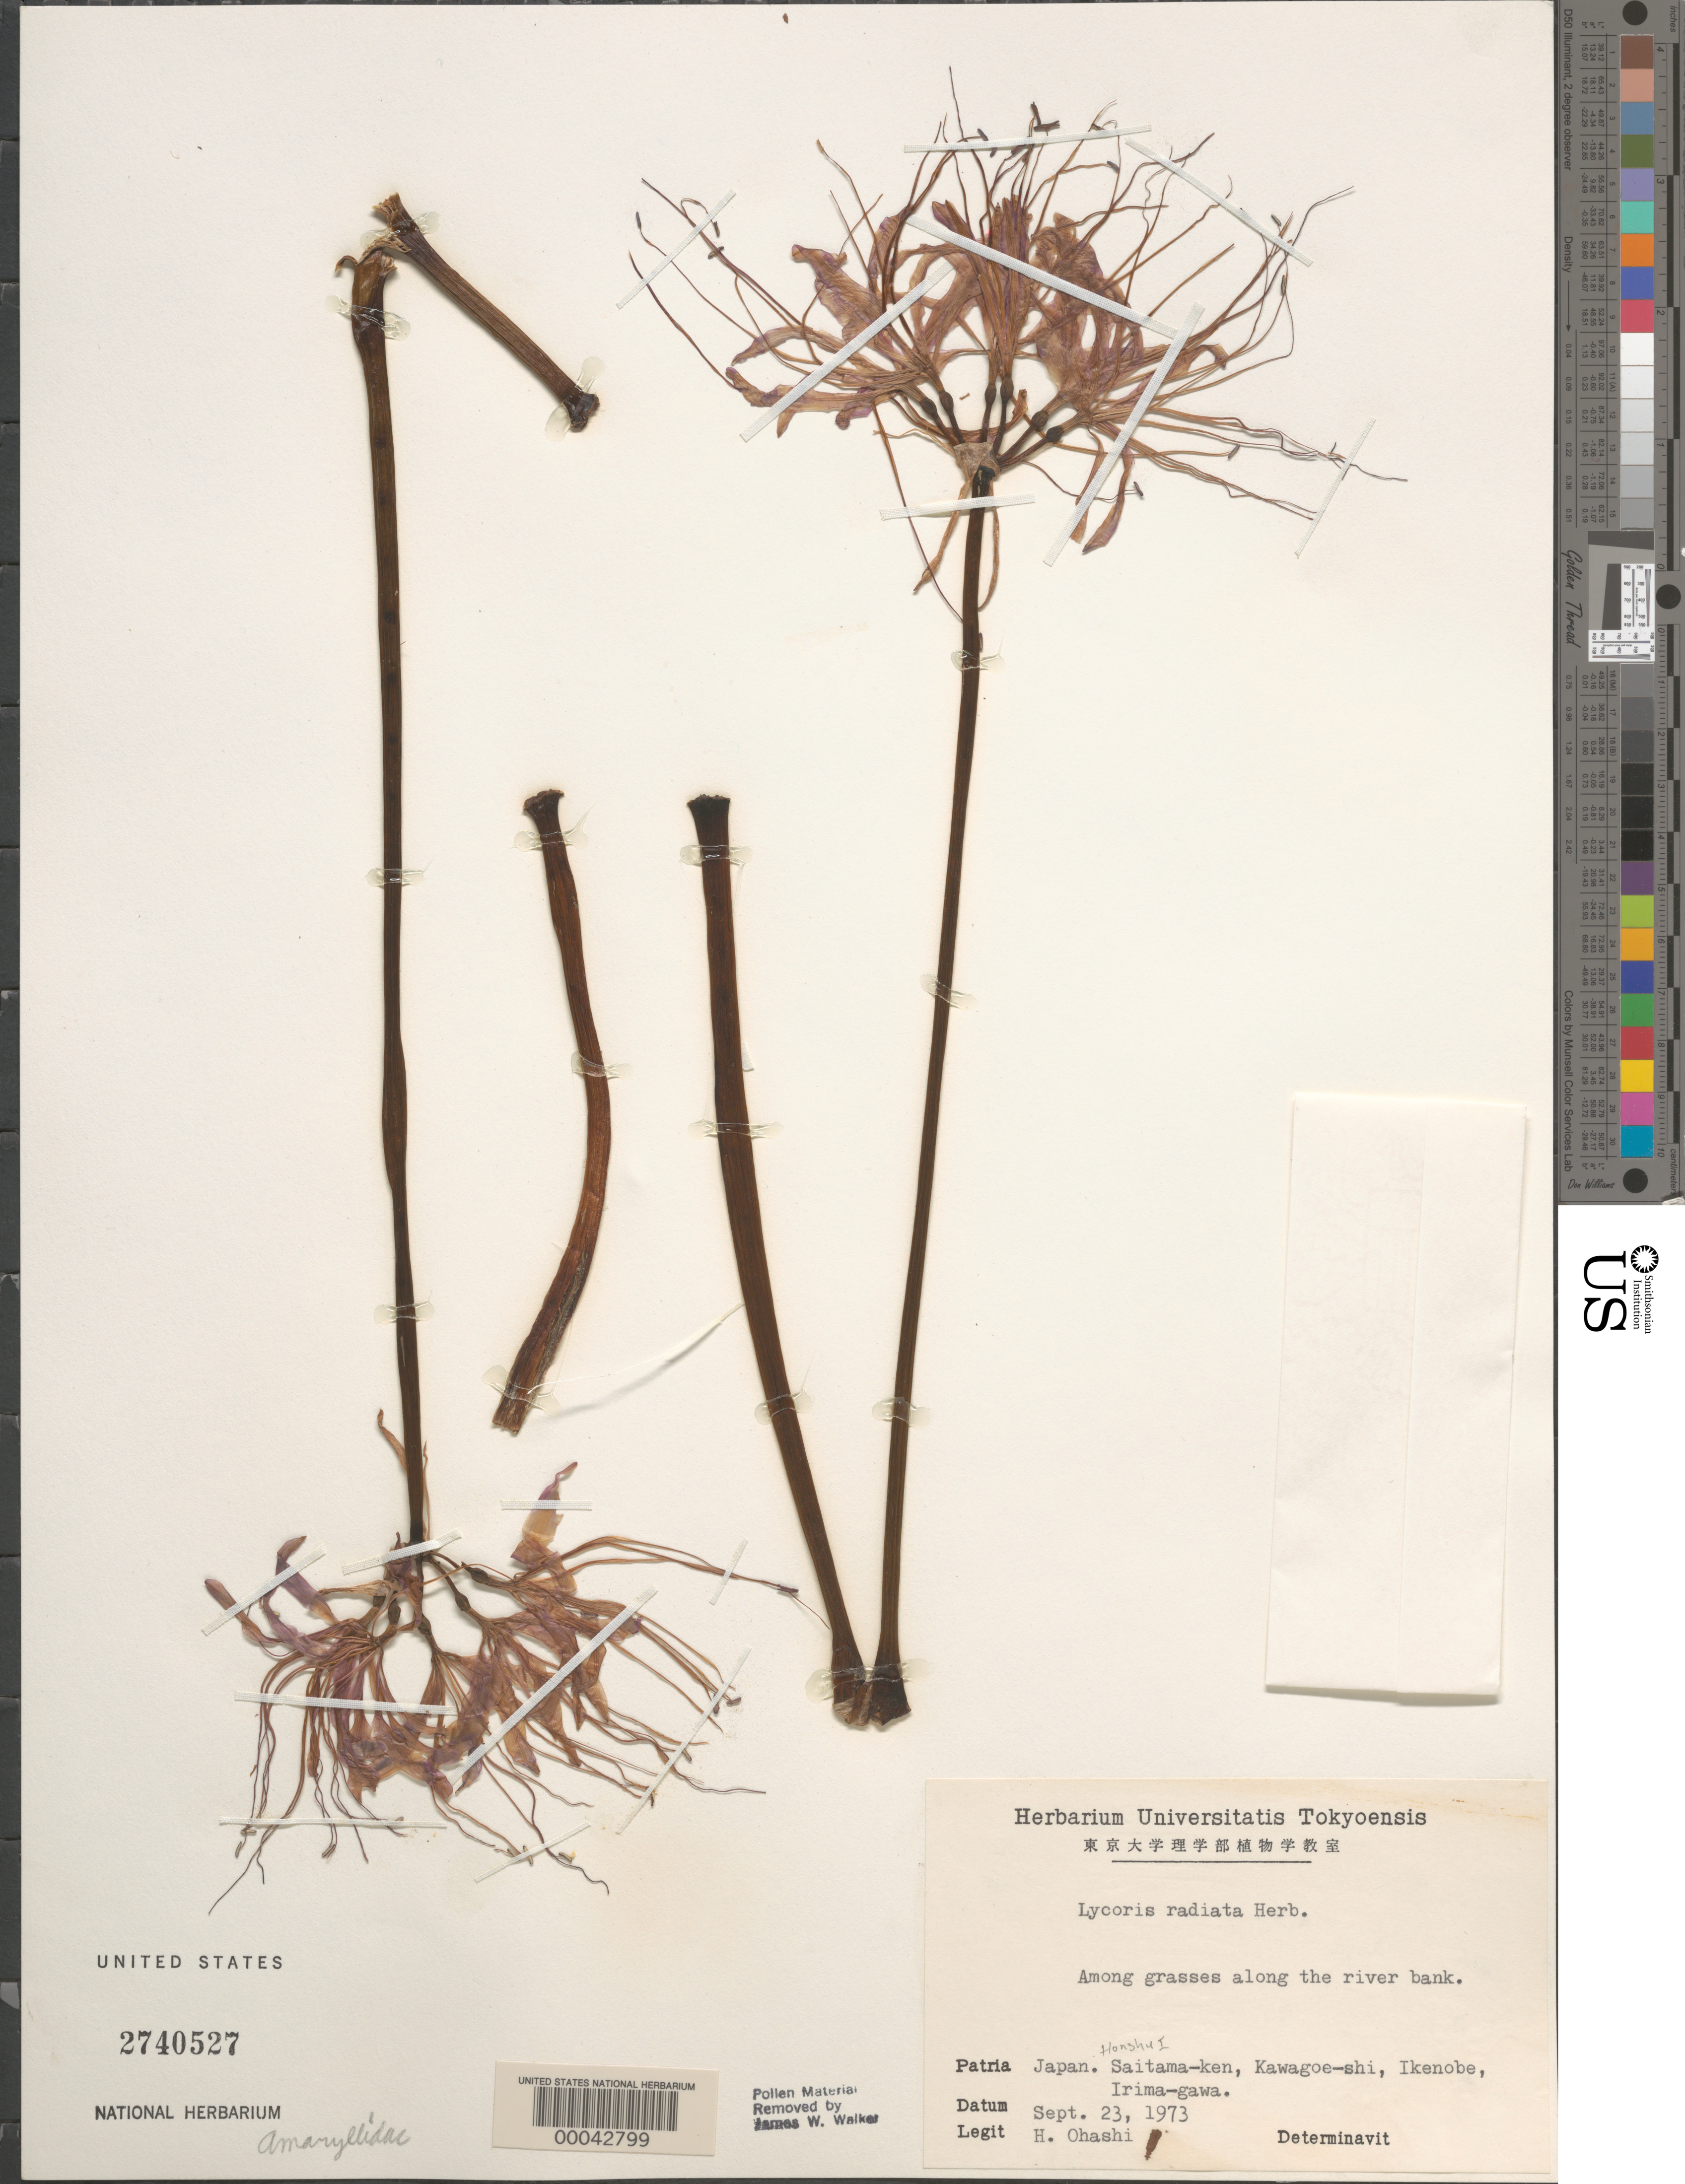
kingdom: Plantae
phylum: Tracheophyta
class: Liliopsida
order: Asparagales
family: Amaryllidaceae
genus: Lycoris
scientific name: Lycoris radiata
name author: Herb.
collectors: H. Ohashi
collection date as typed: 23 Sep 1973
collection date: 1973-09-23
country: Japan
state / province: Saitama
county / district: Kawagoe-shi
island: Honshu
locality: Kawagoe-shi, ikenobe, irima-gawa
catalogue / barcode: US 2740527